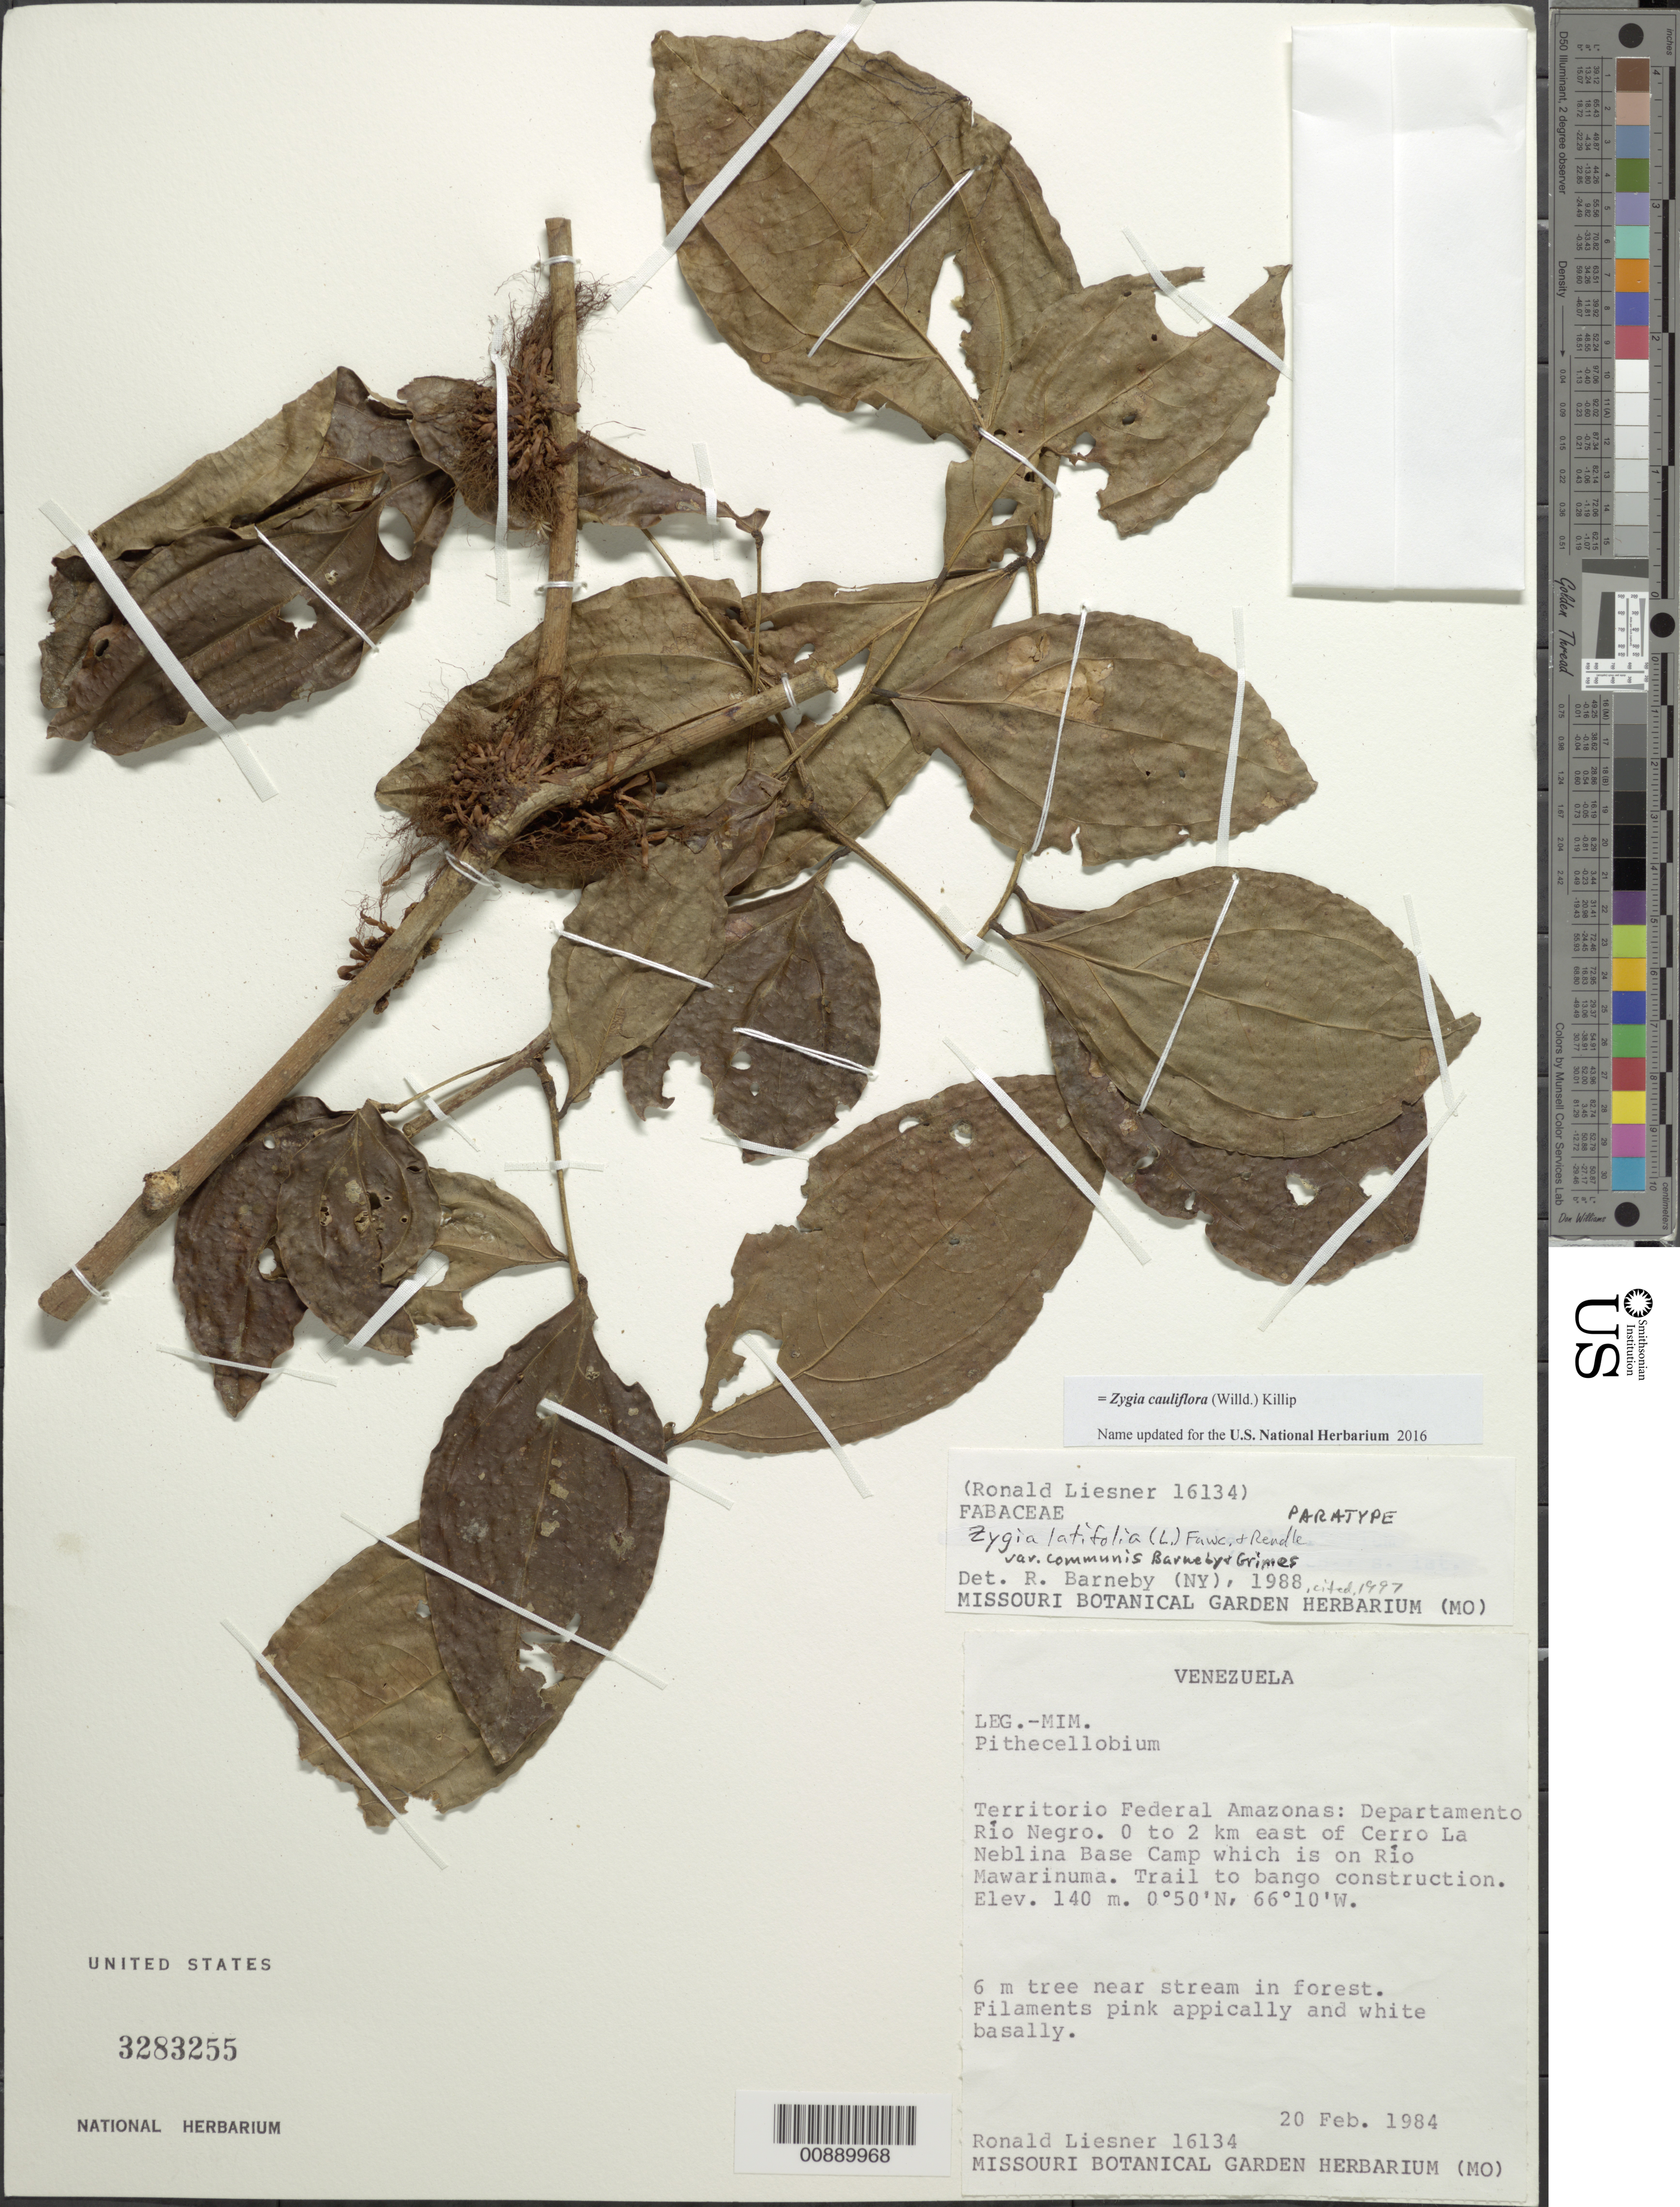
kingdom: Plantae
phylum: Tracheophyta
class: Magnoliopsida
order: Fabales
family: Fabaceae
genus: Zygia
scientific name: Zygia cauliflora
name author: (Willd.) Killip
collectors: R. L. Liesner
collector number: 16134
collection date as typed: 20-Feb-84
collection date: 1984-02-20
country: Venezuela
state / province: Amazonas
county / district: Río Negro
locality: Río Mawarinuma, 0-2 km E of Cerro de La Neblina Base Camp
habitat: Trail to bango construction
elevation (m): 140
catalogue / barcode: US 3283255